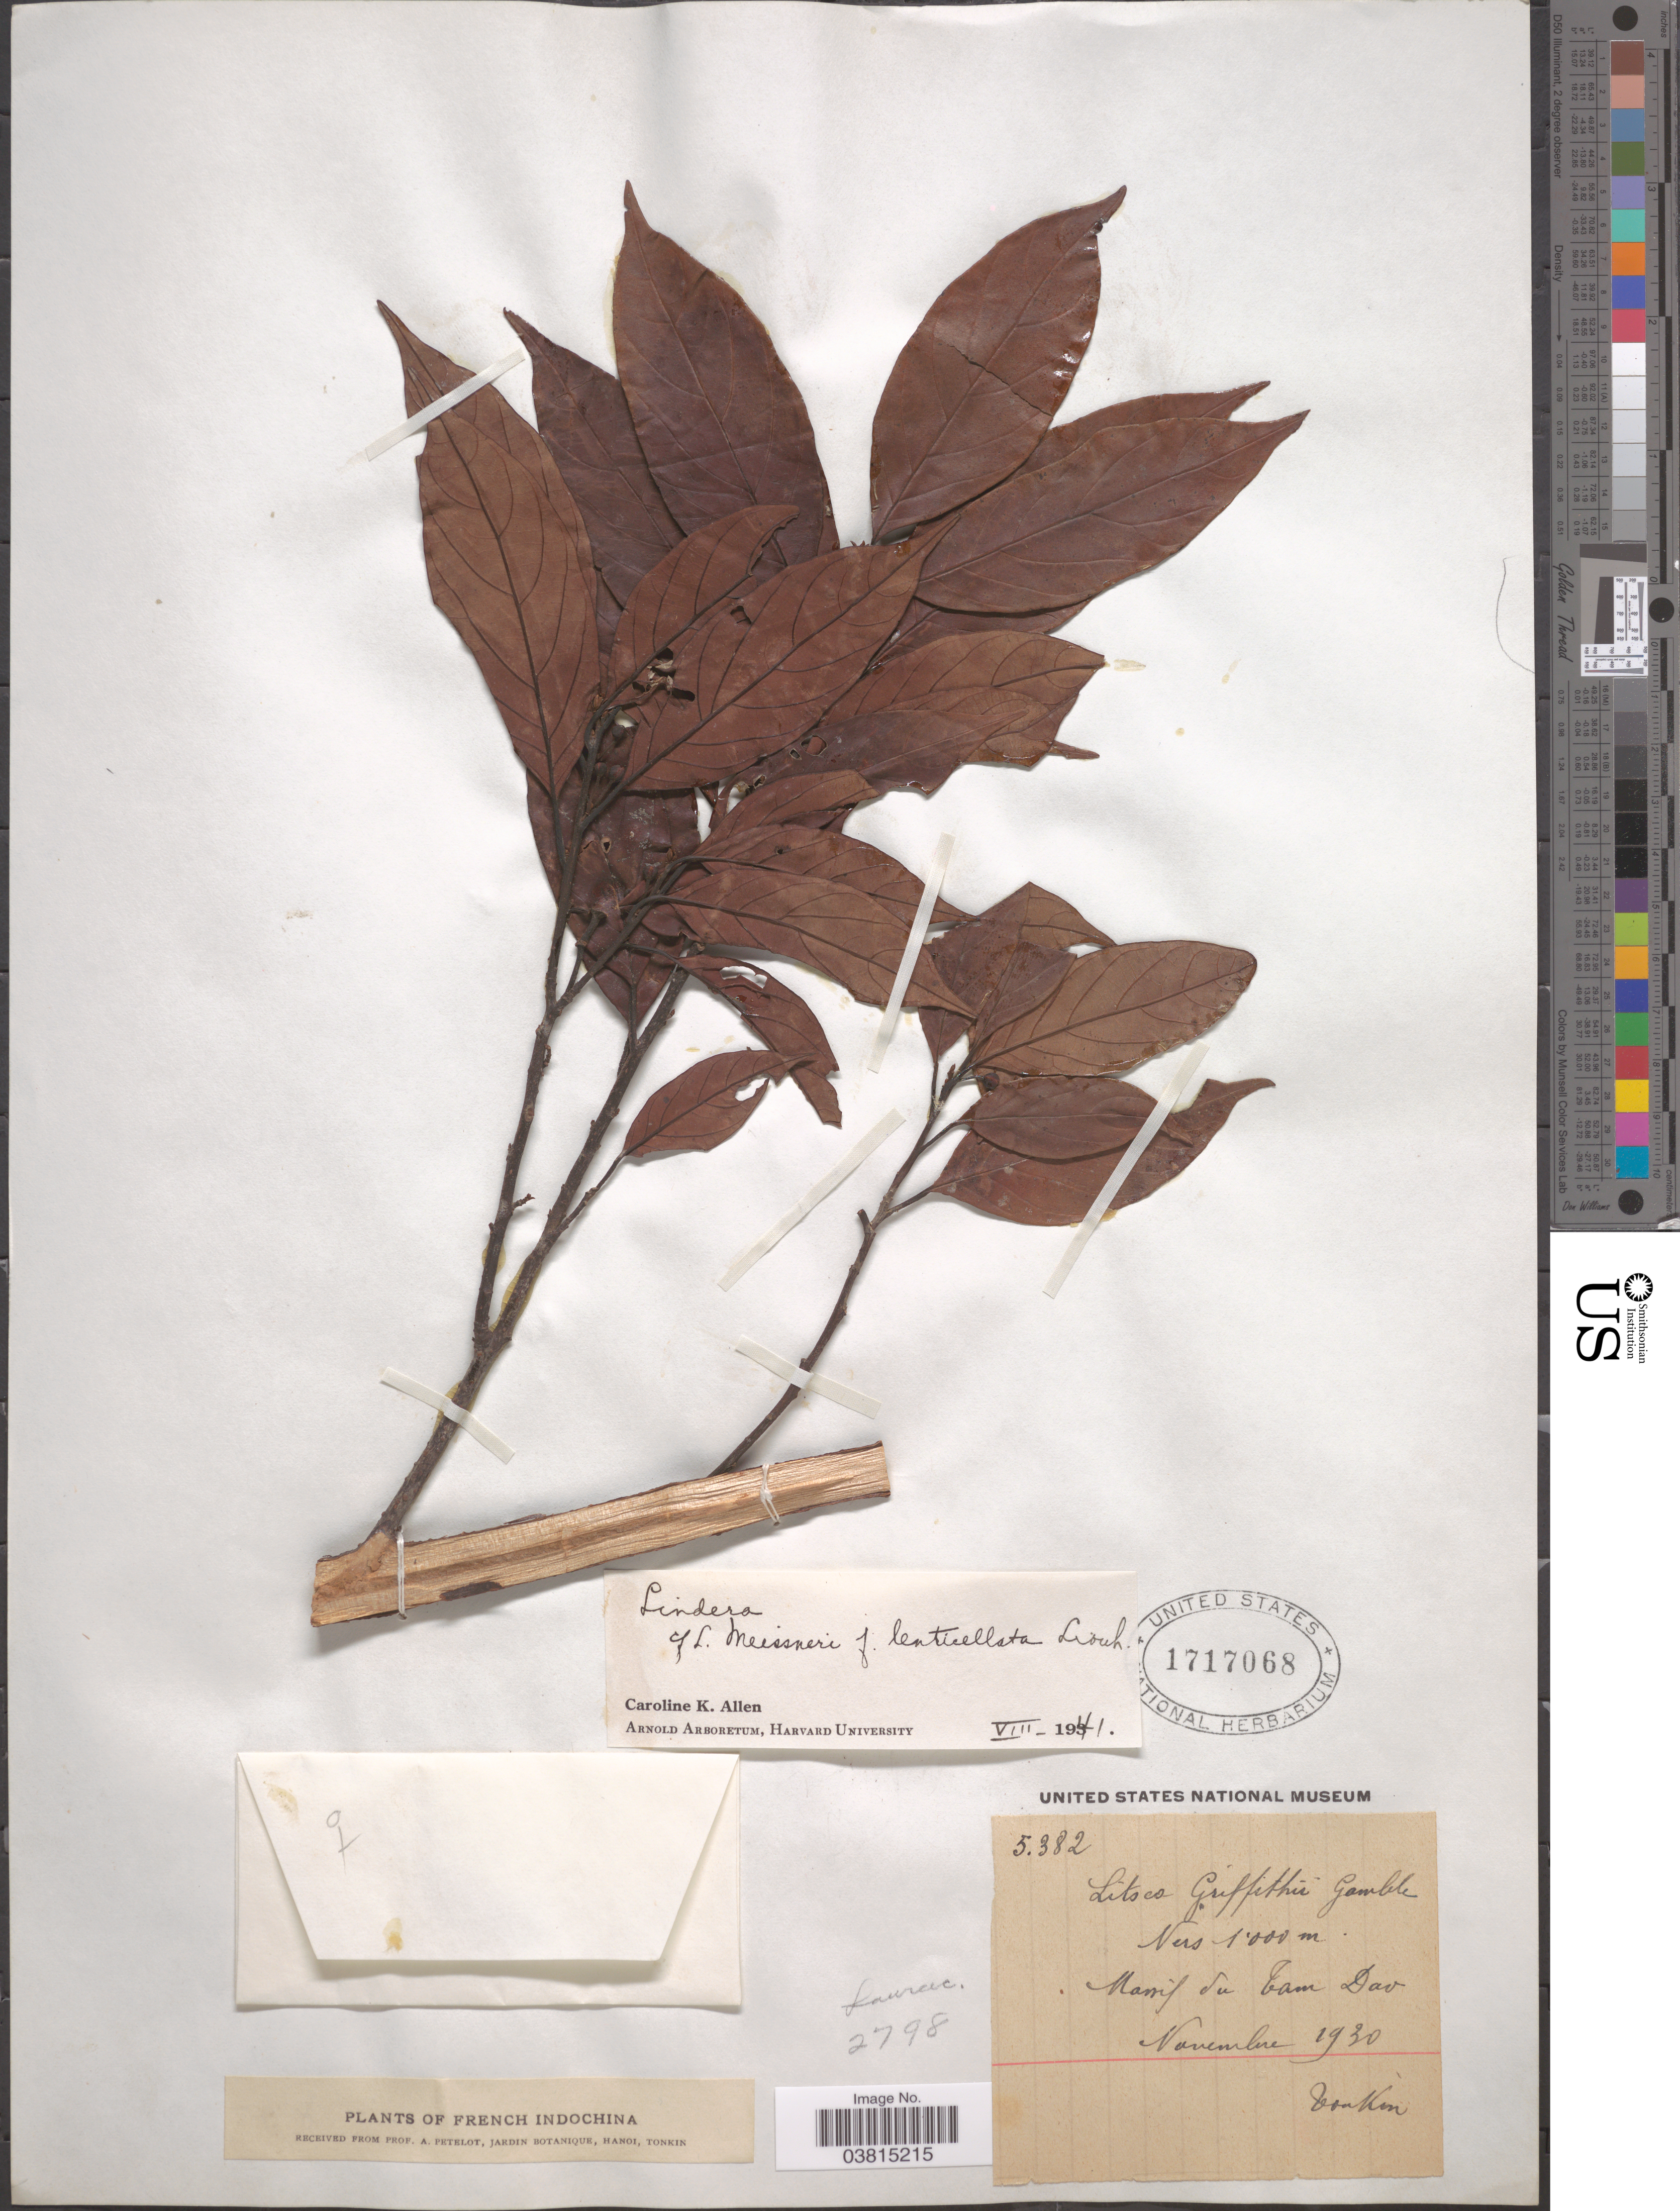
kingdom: Plantae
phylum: Tracheophyta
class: Magnoliopsida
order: Laurales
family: Lauraceae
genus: Lindera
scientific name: Lindera meissneri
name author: Hook. f.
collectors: P. A. Pételot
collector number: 5382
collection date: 1930-11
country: Vietnam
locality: French Indochina. Massif du Tam Dao.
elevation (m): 1000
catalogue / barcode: US 1717068